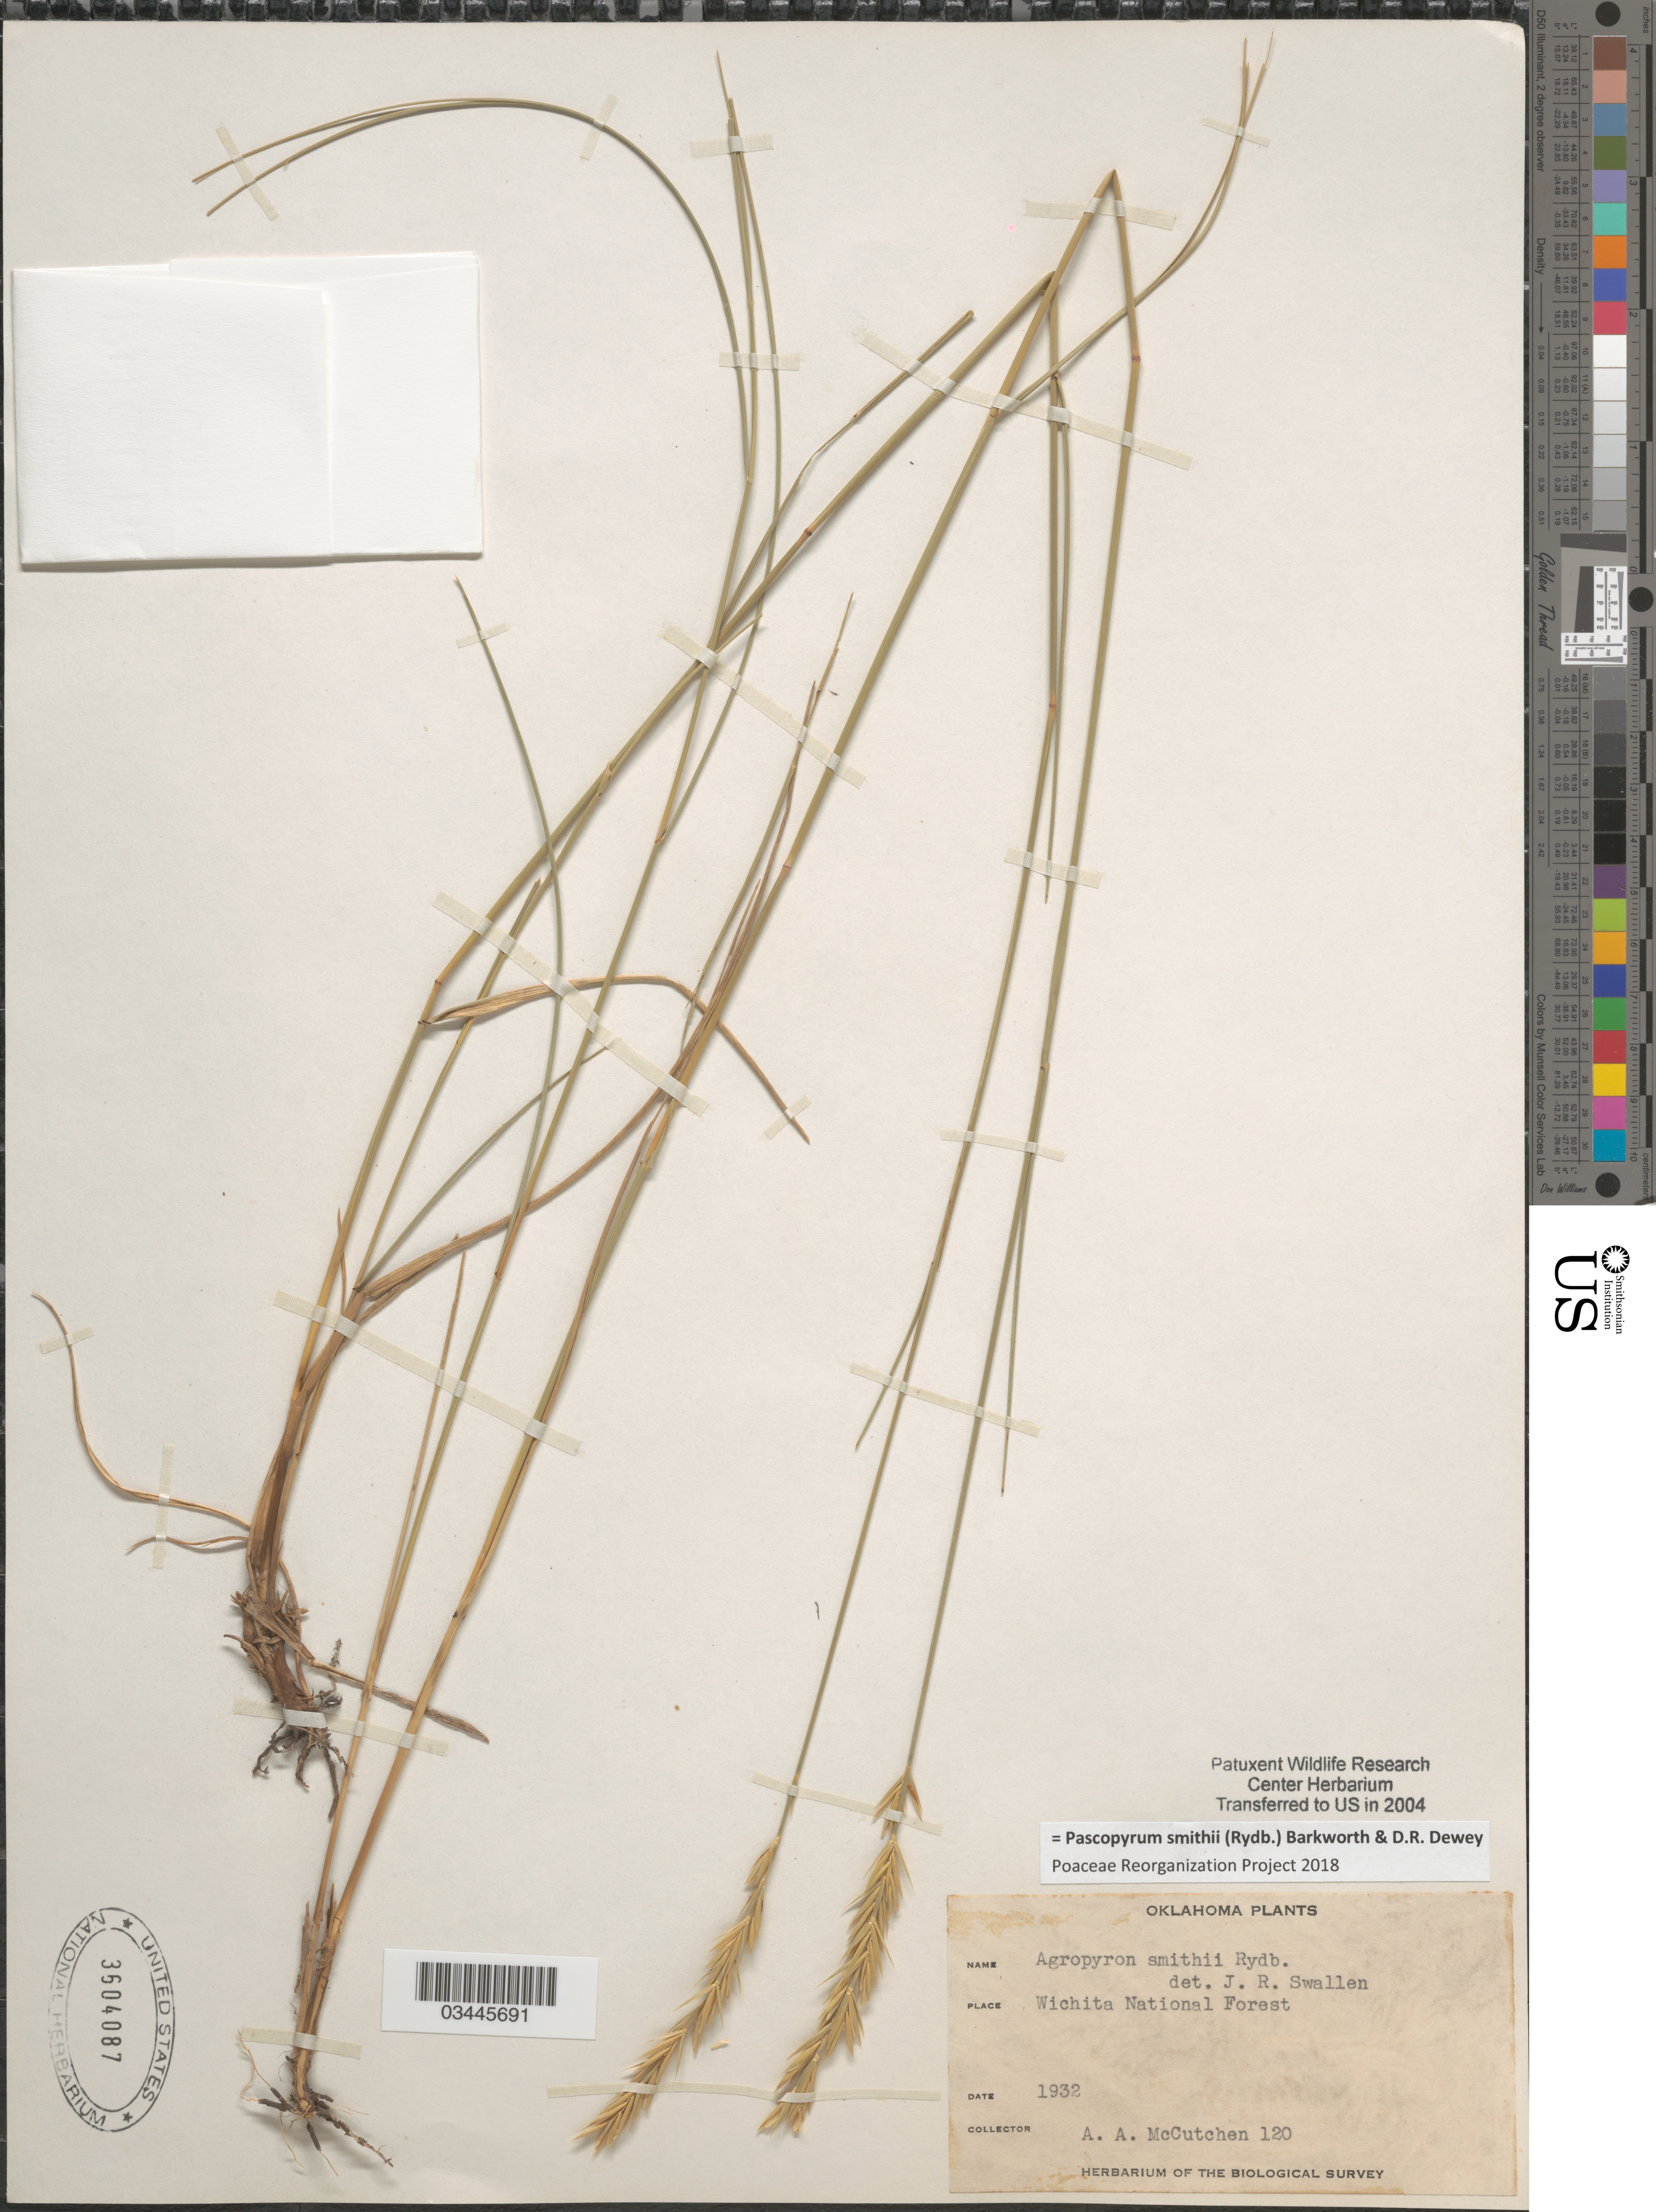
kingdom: Plantae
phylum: Tracheophyta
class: Liliopsida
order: Poales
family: Poaceae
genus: Pascopyrum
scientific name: Pascopyrum smithii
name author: (Rydb.) Barkworth & Dewey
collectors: A. McCutchen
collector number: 120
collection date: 1932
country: United States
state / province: Oklahoma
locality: Wichita National Forest.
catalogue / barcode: US 3604087